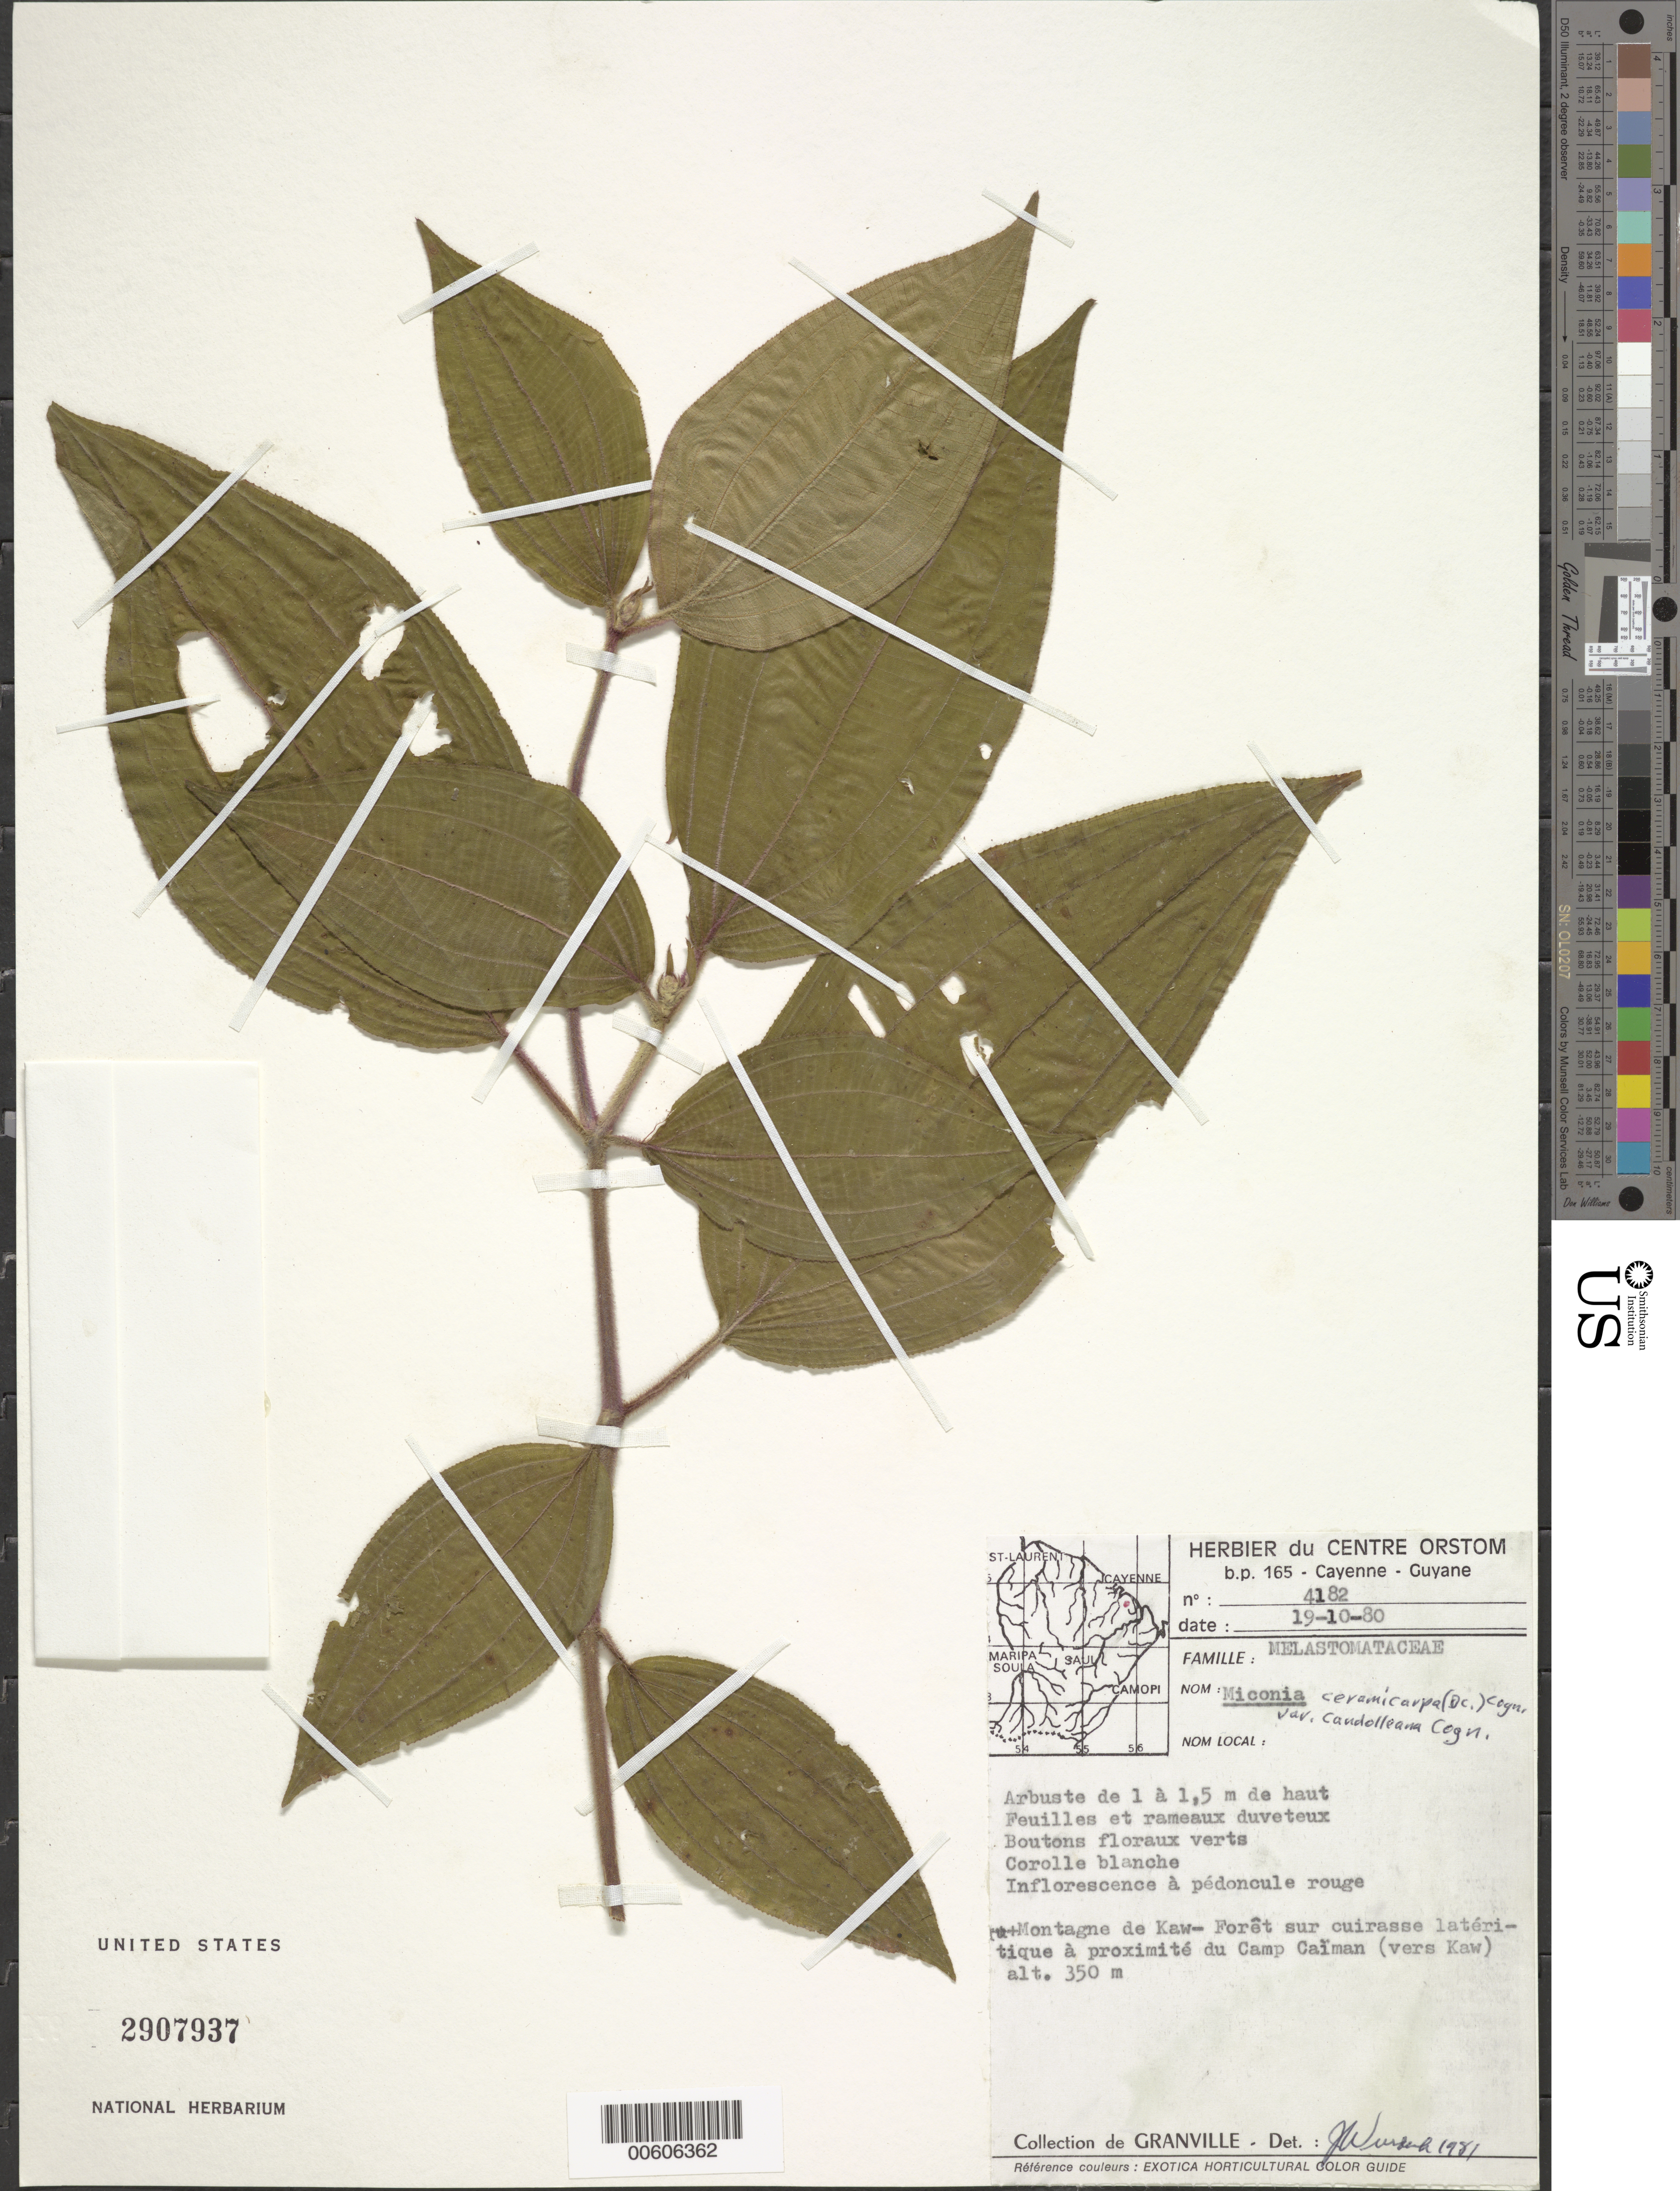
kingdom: Plantae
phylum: Tracheophyta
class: Magnoliopsida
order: Myrtales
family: Melastomataceae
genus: Miconia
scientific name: Miconia ceramicarpa var. candolleana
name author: Cogn.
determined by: Wurdack, John J., (US), US (UNITED STATES)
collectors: J.-J. de Granville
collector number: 4182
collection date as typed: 19-Oct-80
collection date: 1980-10-19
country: French Guiana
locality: Montagne de Kaw, Camp Caïman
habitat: Forêt sur cuirasse latéritique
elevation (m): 350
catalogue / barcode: US 2907937